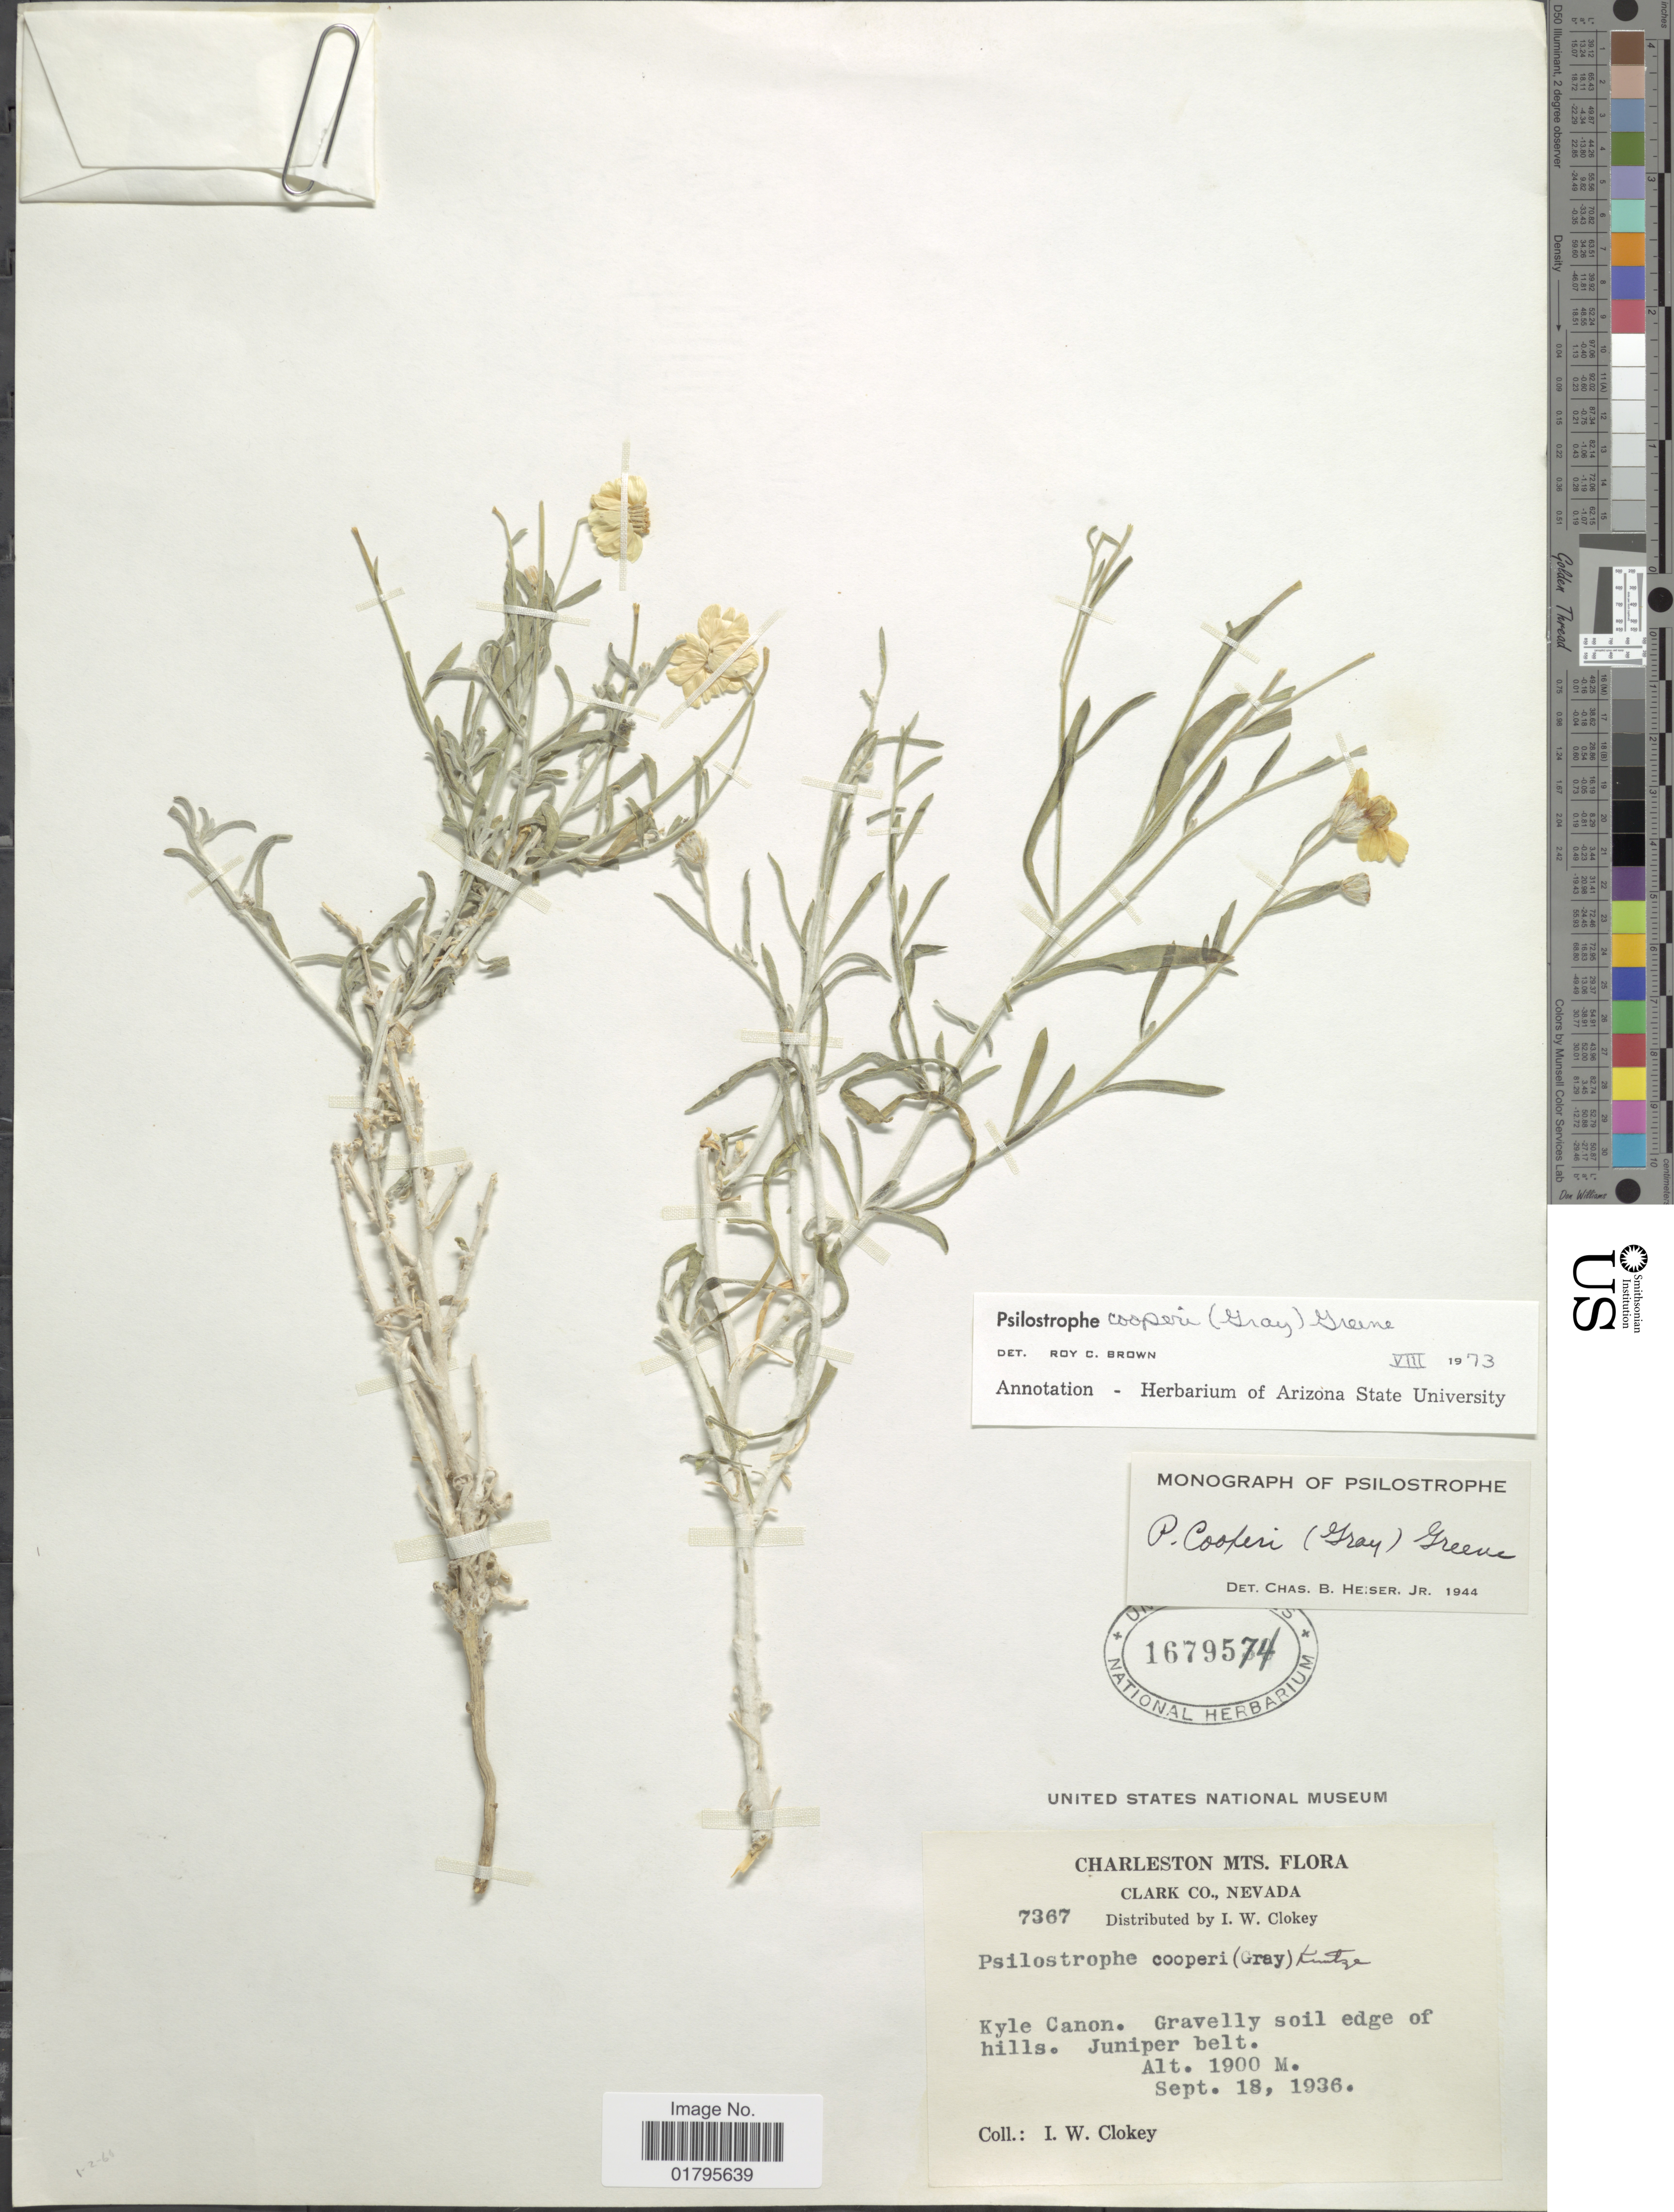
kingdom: Plantae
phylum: Tracheophyta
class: Magnoliopsida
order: Asterales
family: Asteraceae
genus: Psilostrophe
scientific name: Psilostrophe cooperi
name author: (A. Gray) Greene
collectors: I. W. Clokey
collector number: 7367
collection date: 1936-09-18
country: United States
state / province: Nevada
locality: Charleston Mts. Clark Co., Nevada, Kyle Canon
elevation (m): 1900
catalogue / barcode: US 1679574